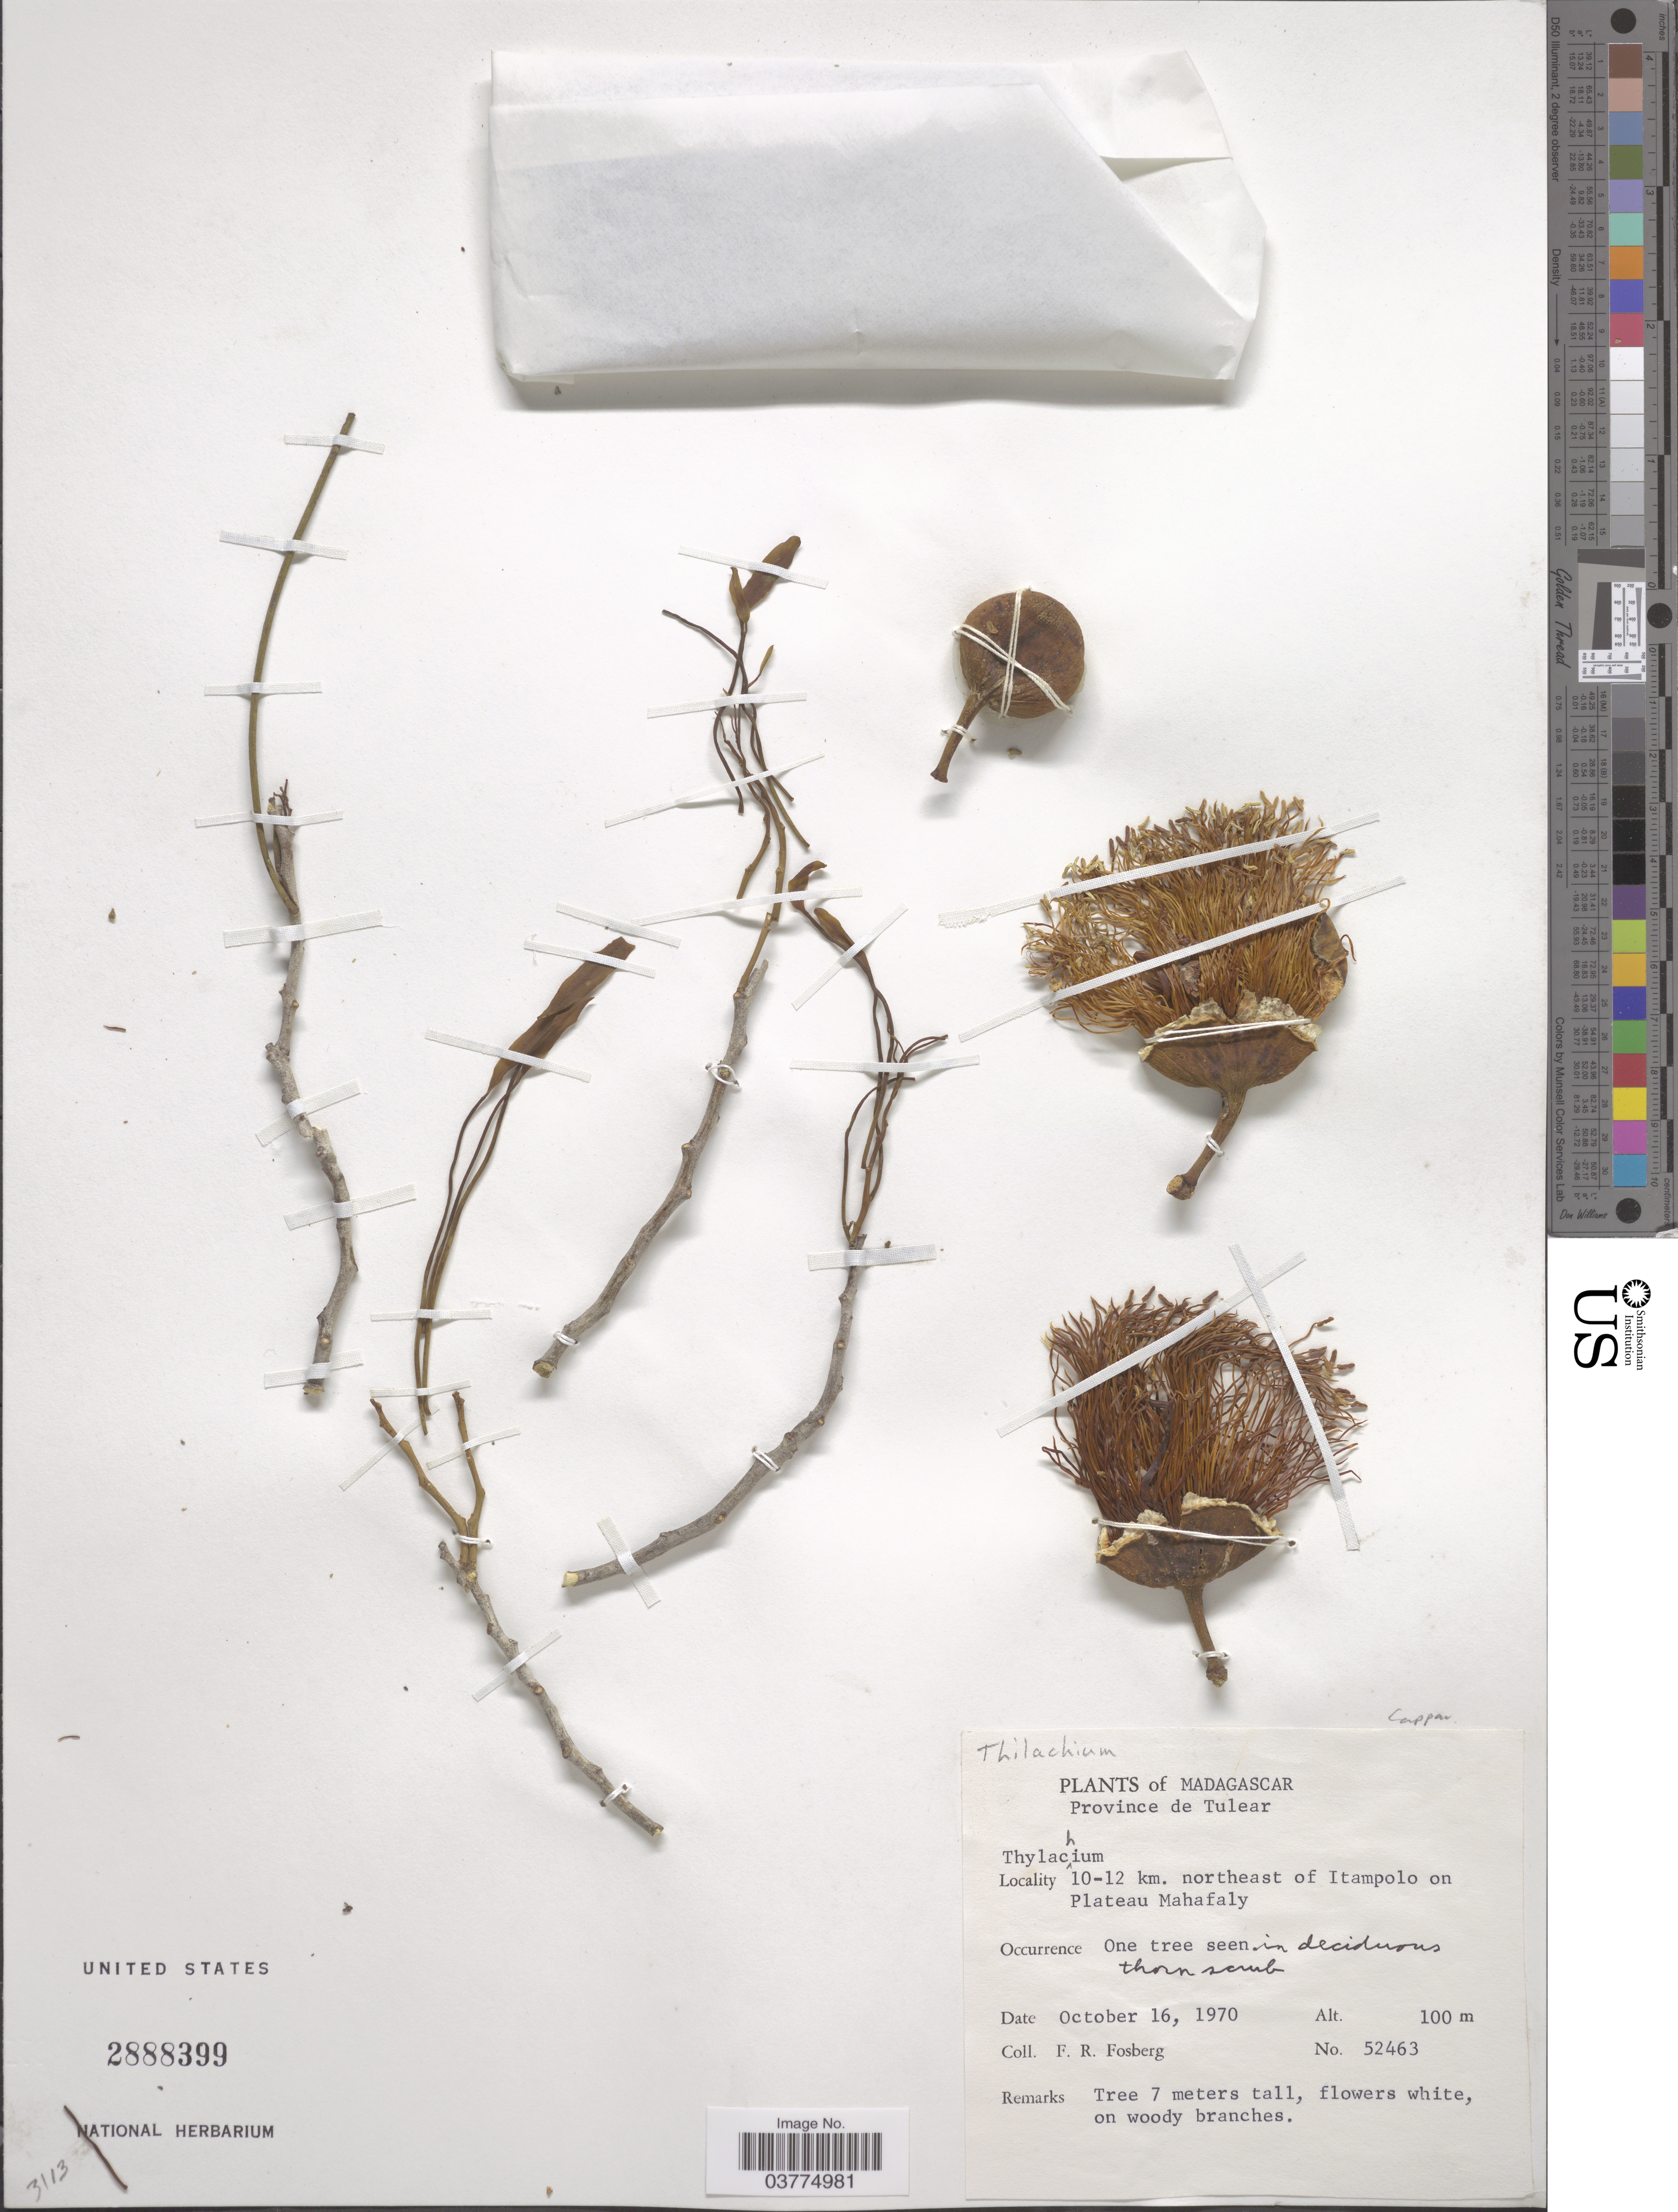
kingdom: Plantae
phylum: Tracheophyta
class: Magnoliopsida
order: Brassicales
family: Capparaceae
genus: Thilachium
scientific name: Thilachium grandidieri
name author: Baill.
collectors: F. R. Fosberg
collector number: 52463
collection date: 1970-10-16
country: Madagascar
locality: Province de Tulear. 10-12 km. northeast of Itampolo on Plateau Mahafaly.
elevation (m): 100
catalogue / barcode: US 2888399